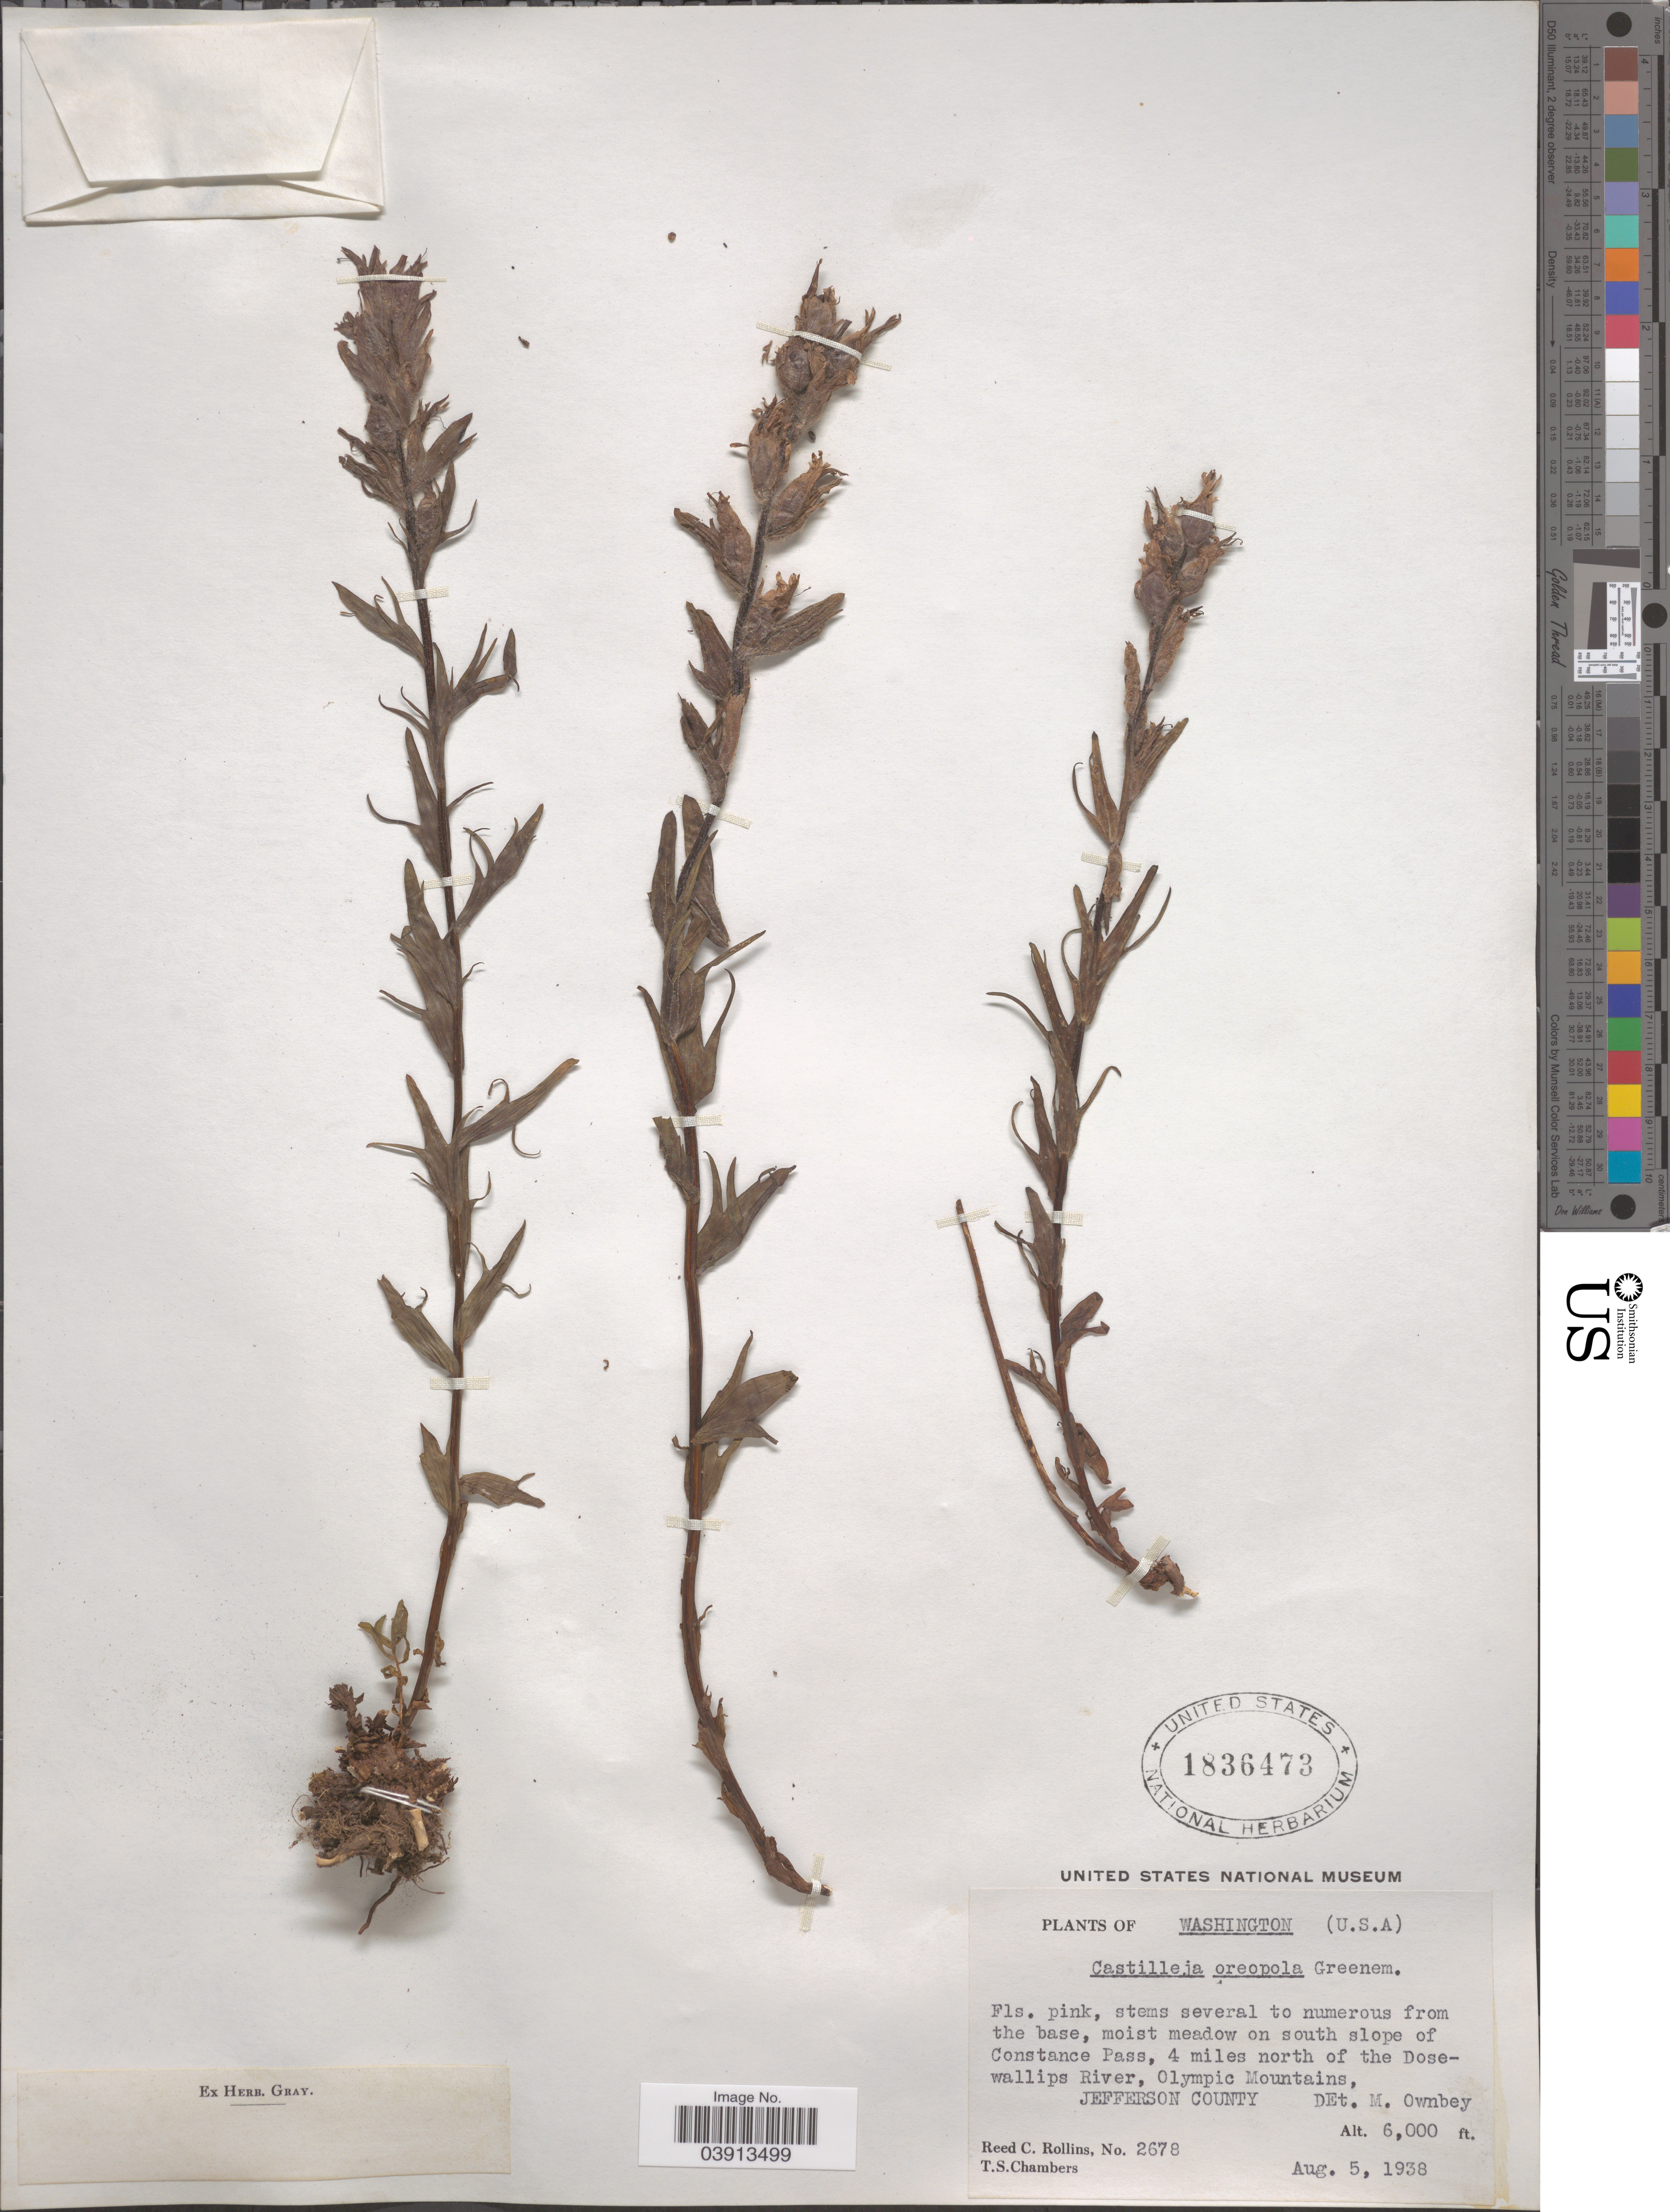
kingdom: Plantae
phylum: Tracheophyta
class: Magnoliopsida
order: Lamiales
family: Orobanchaceae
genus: Castilleja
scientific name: Castilleja parviflora var. olympica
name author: (G.N. Jones) Ownbey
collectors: R. C. Rollins & T. Chambers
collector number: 2678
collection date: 1938-08-05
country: United States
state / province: Washington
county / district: Jefferson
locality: On south slope of Constance Pass, 4 miles north of the Dosewallips River, Olympic Mountains, Jefferson County.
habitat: moist meadow on south slope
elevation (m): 1829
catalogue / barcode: US 1836473